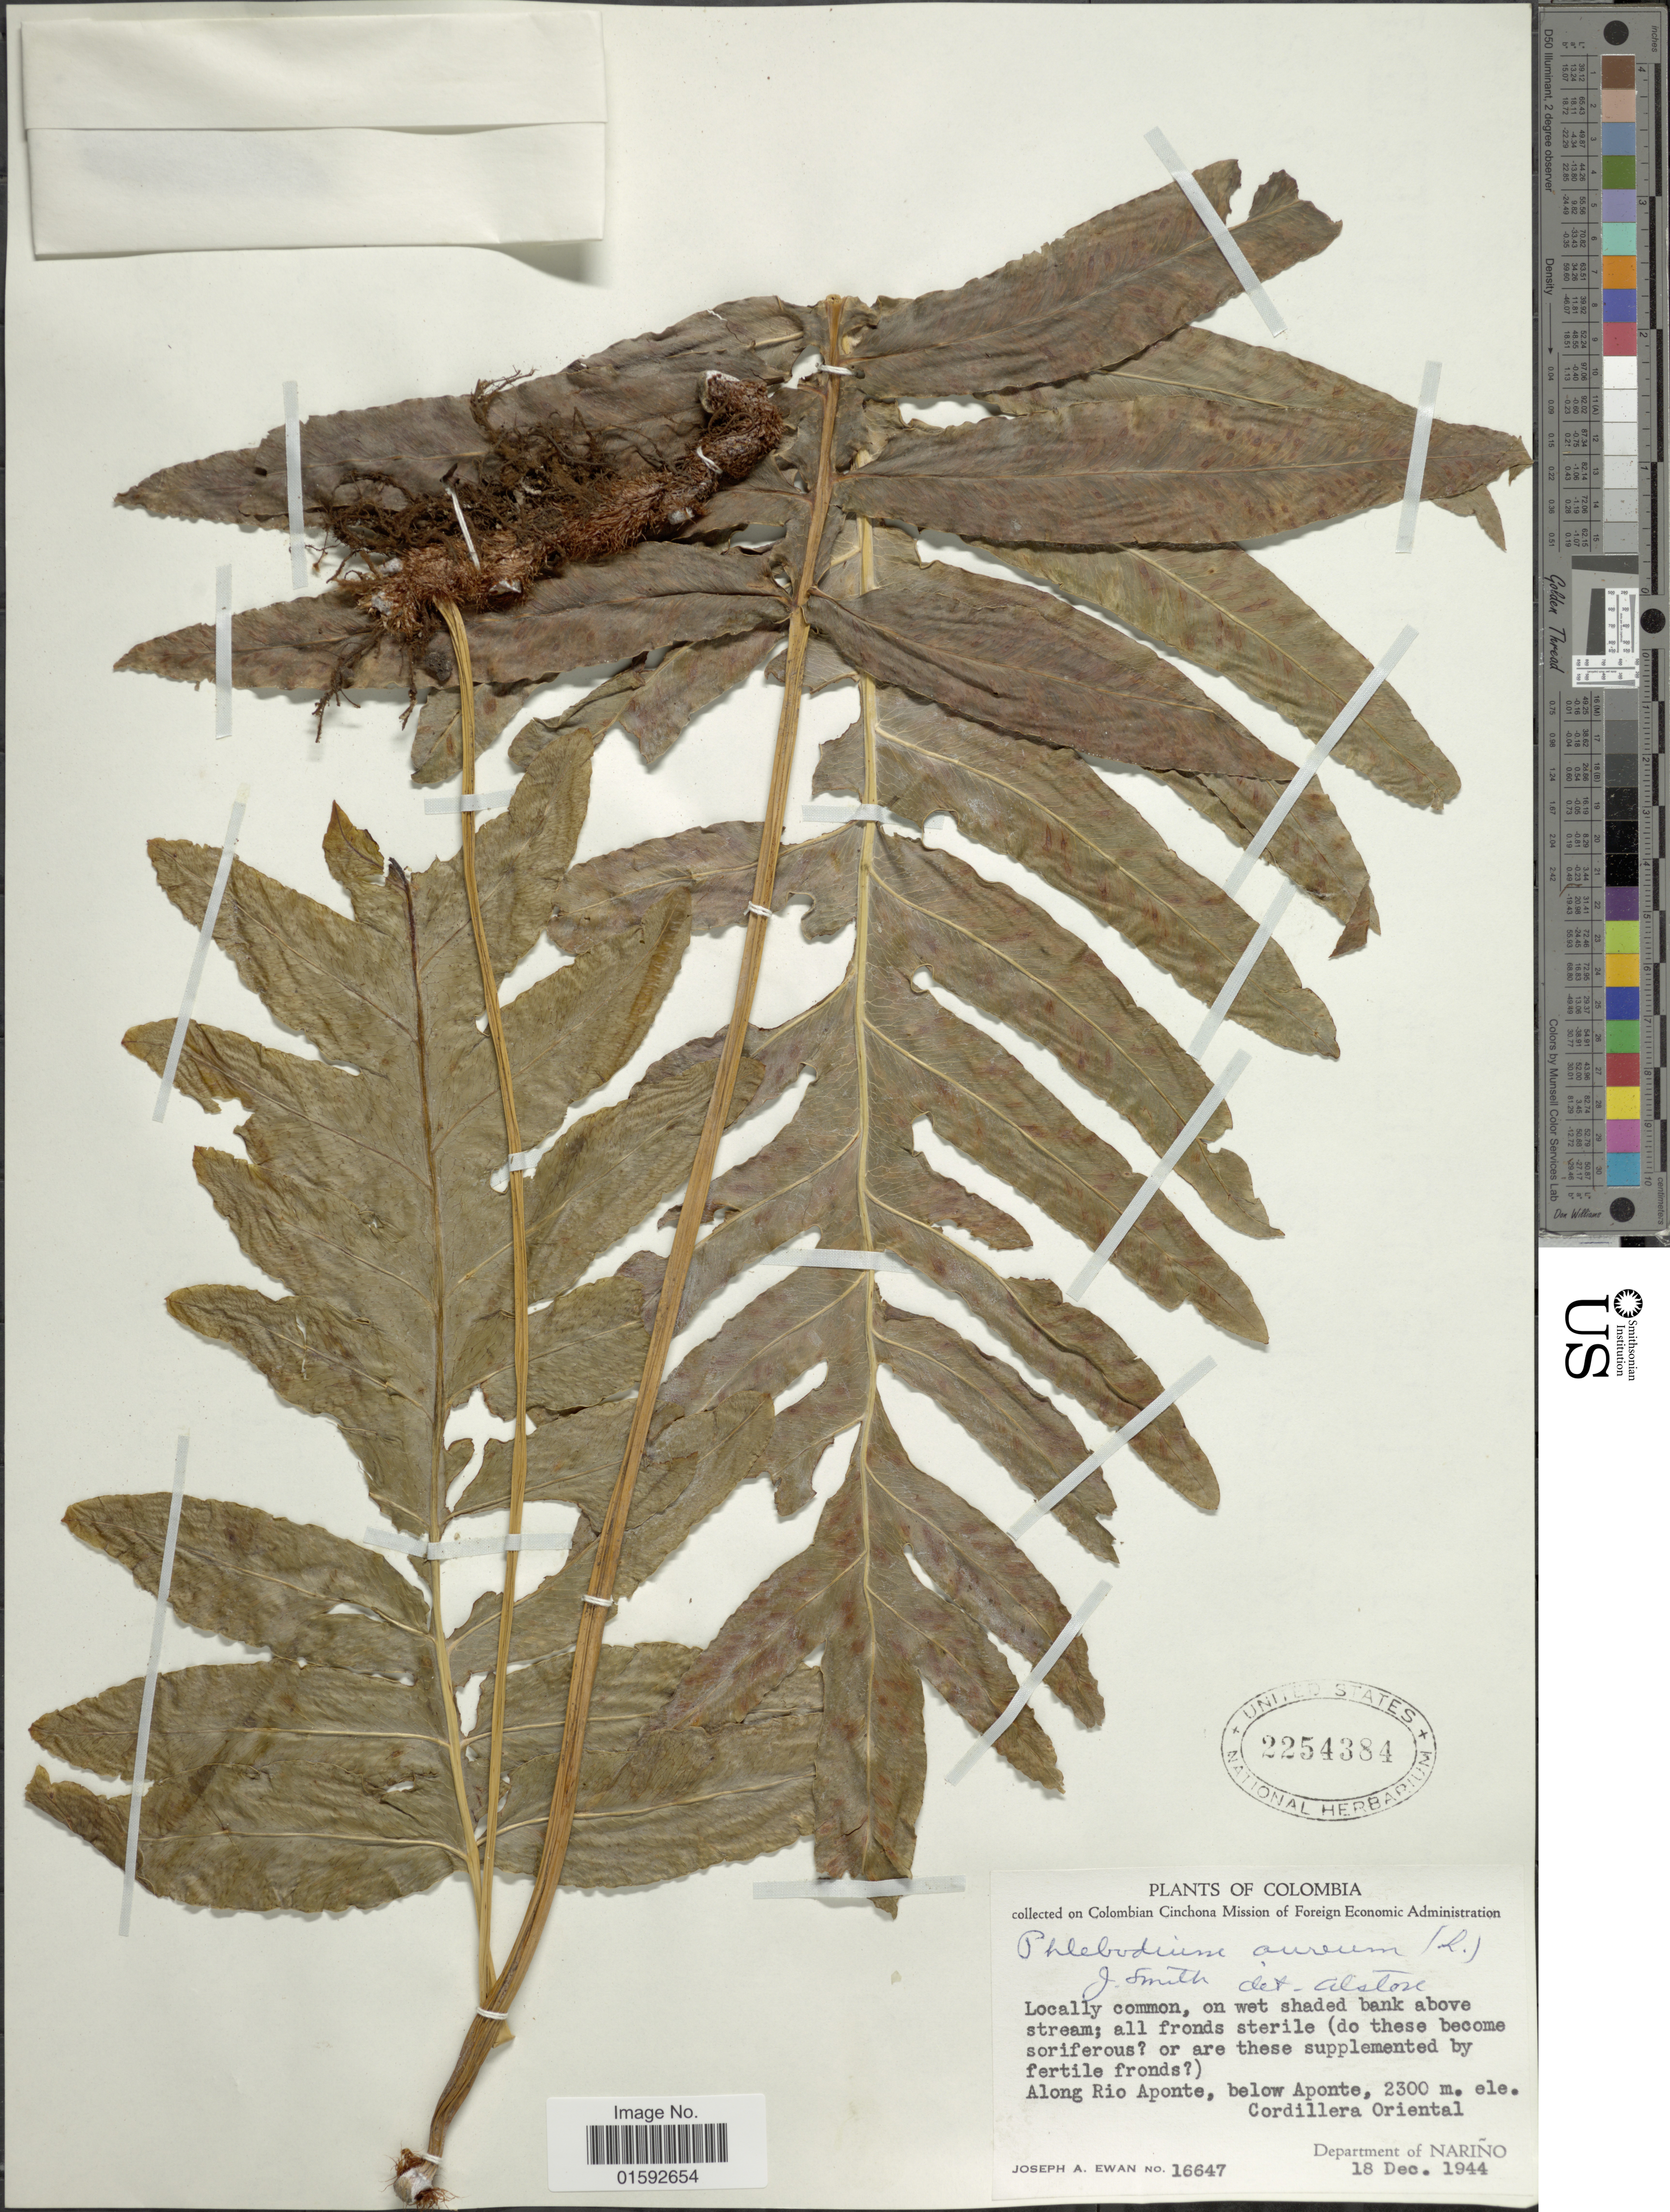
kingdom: Plantae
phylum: Tracheophyta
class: Polypodiopsida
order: Polypodiales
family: Polypodiaceae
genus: Phlebodium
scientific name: Phlebodium pseudoaureum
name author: (Cav.) Lellinger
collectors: J. A. Ewan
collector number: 16647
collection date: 1944-12-18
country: Colombia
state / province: Nariño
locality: Along Rio Aponte, below Aponte, Cordillera Oriental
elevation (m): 2300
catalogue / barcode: US 2254384